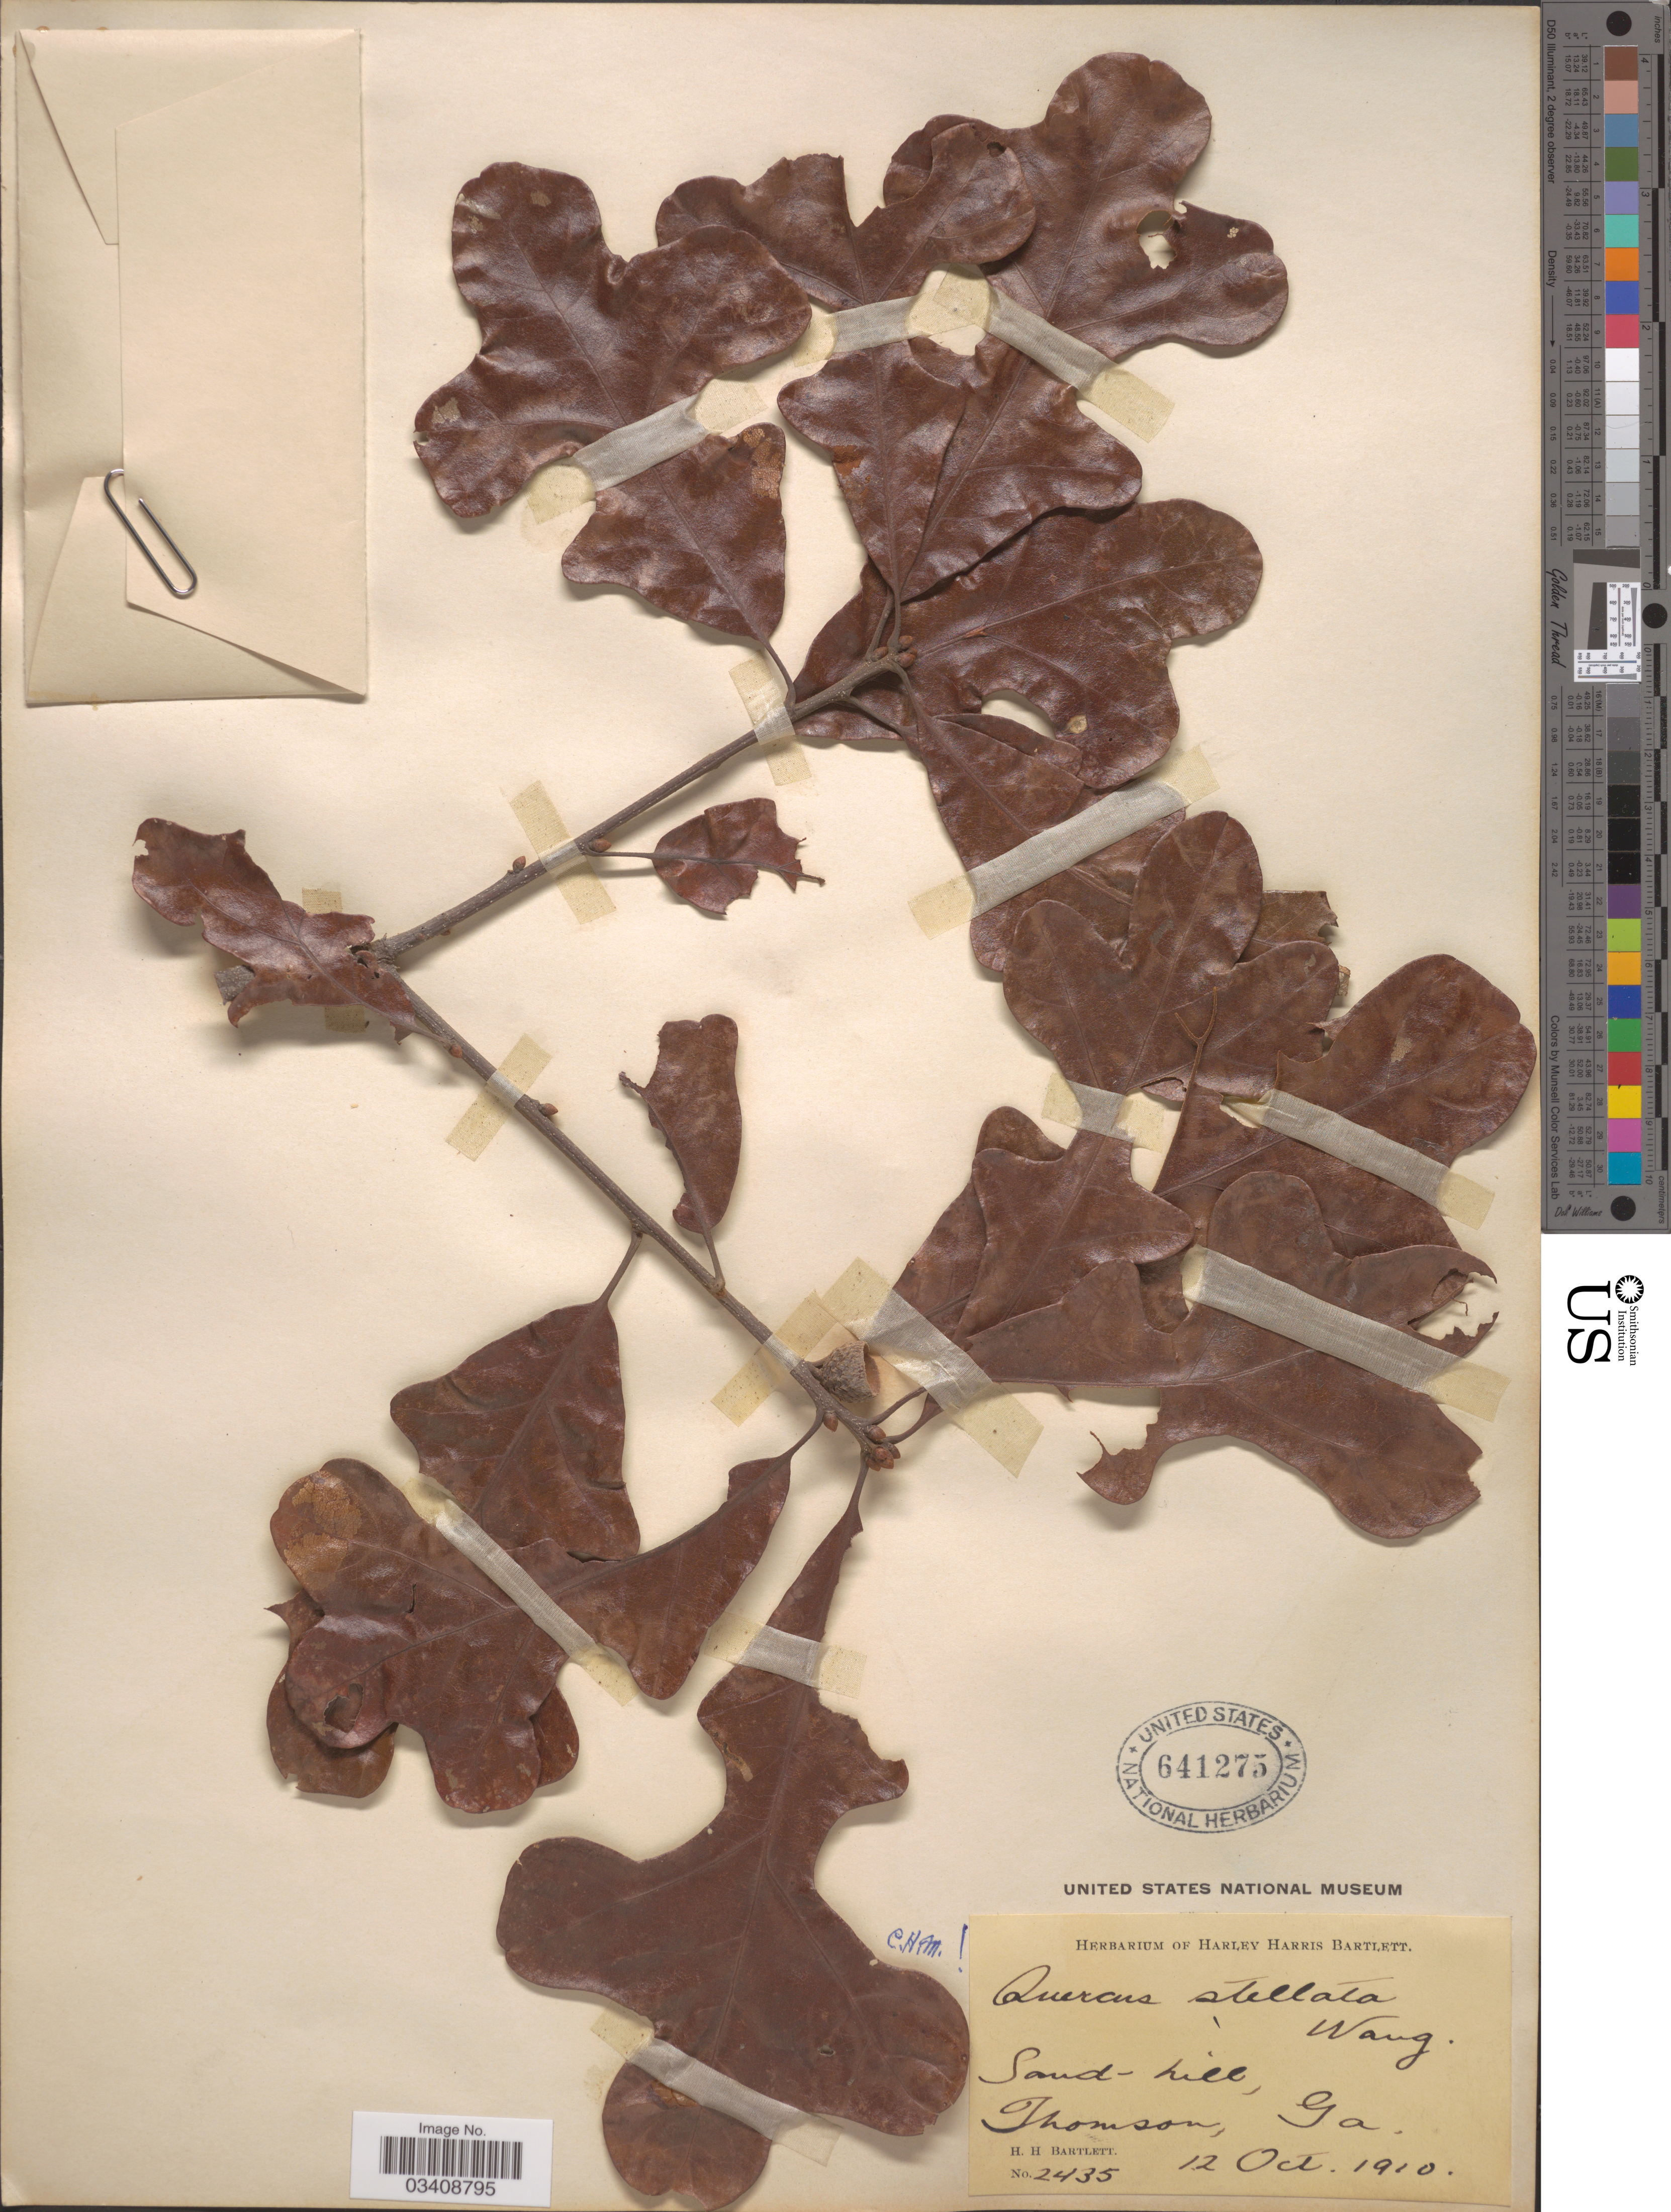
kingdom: Plantae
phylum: Tracheophyta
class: Magnoliopsida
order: Fagales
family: Fagaceae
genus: Quercus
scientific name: Quercus stellata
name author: Wangenh.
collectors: H. H. Bartlett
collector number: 2435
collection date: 1910-10-12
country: United States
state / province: Georgia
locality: Thomson.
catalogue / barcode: US 641275